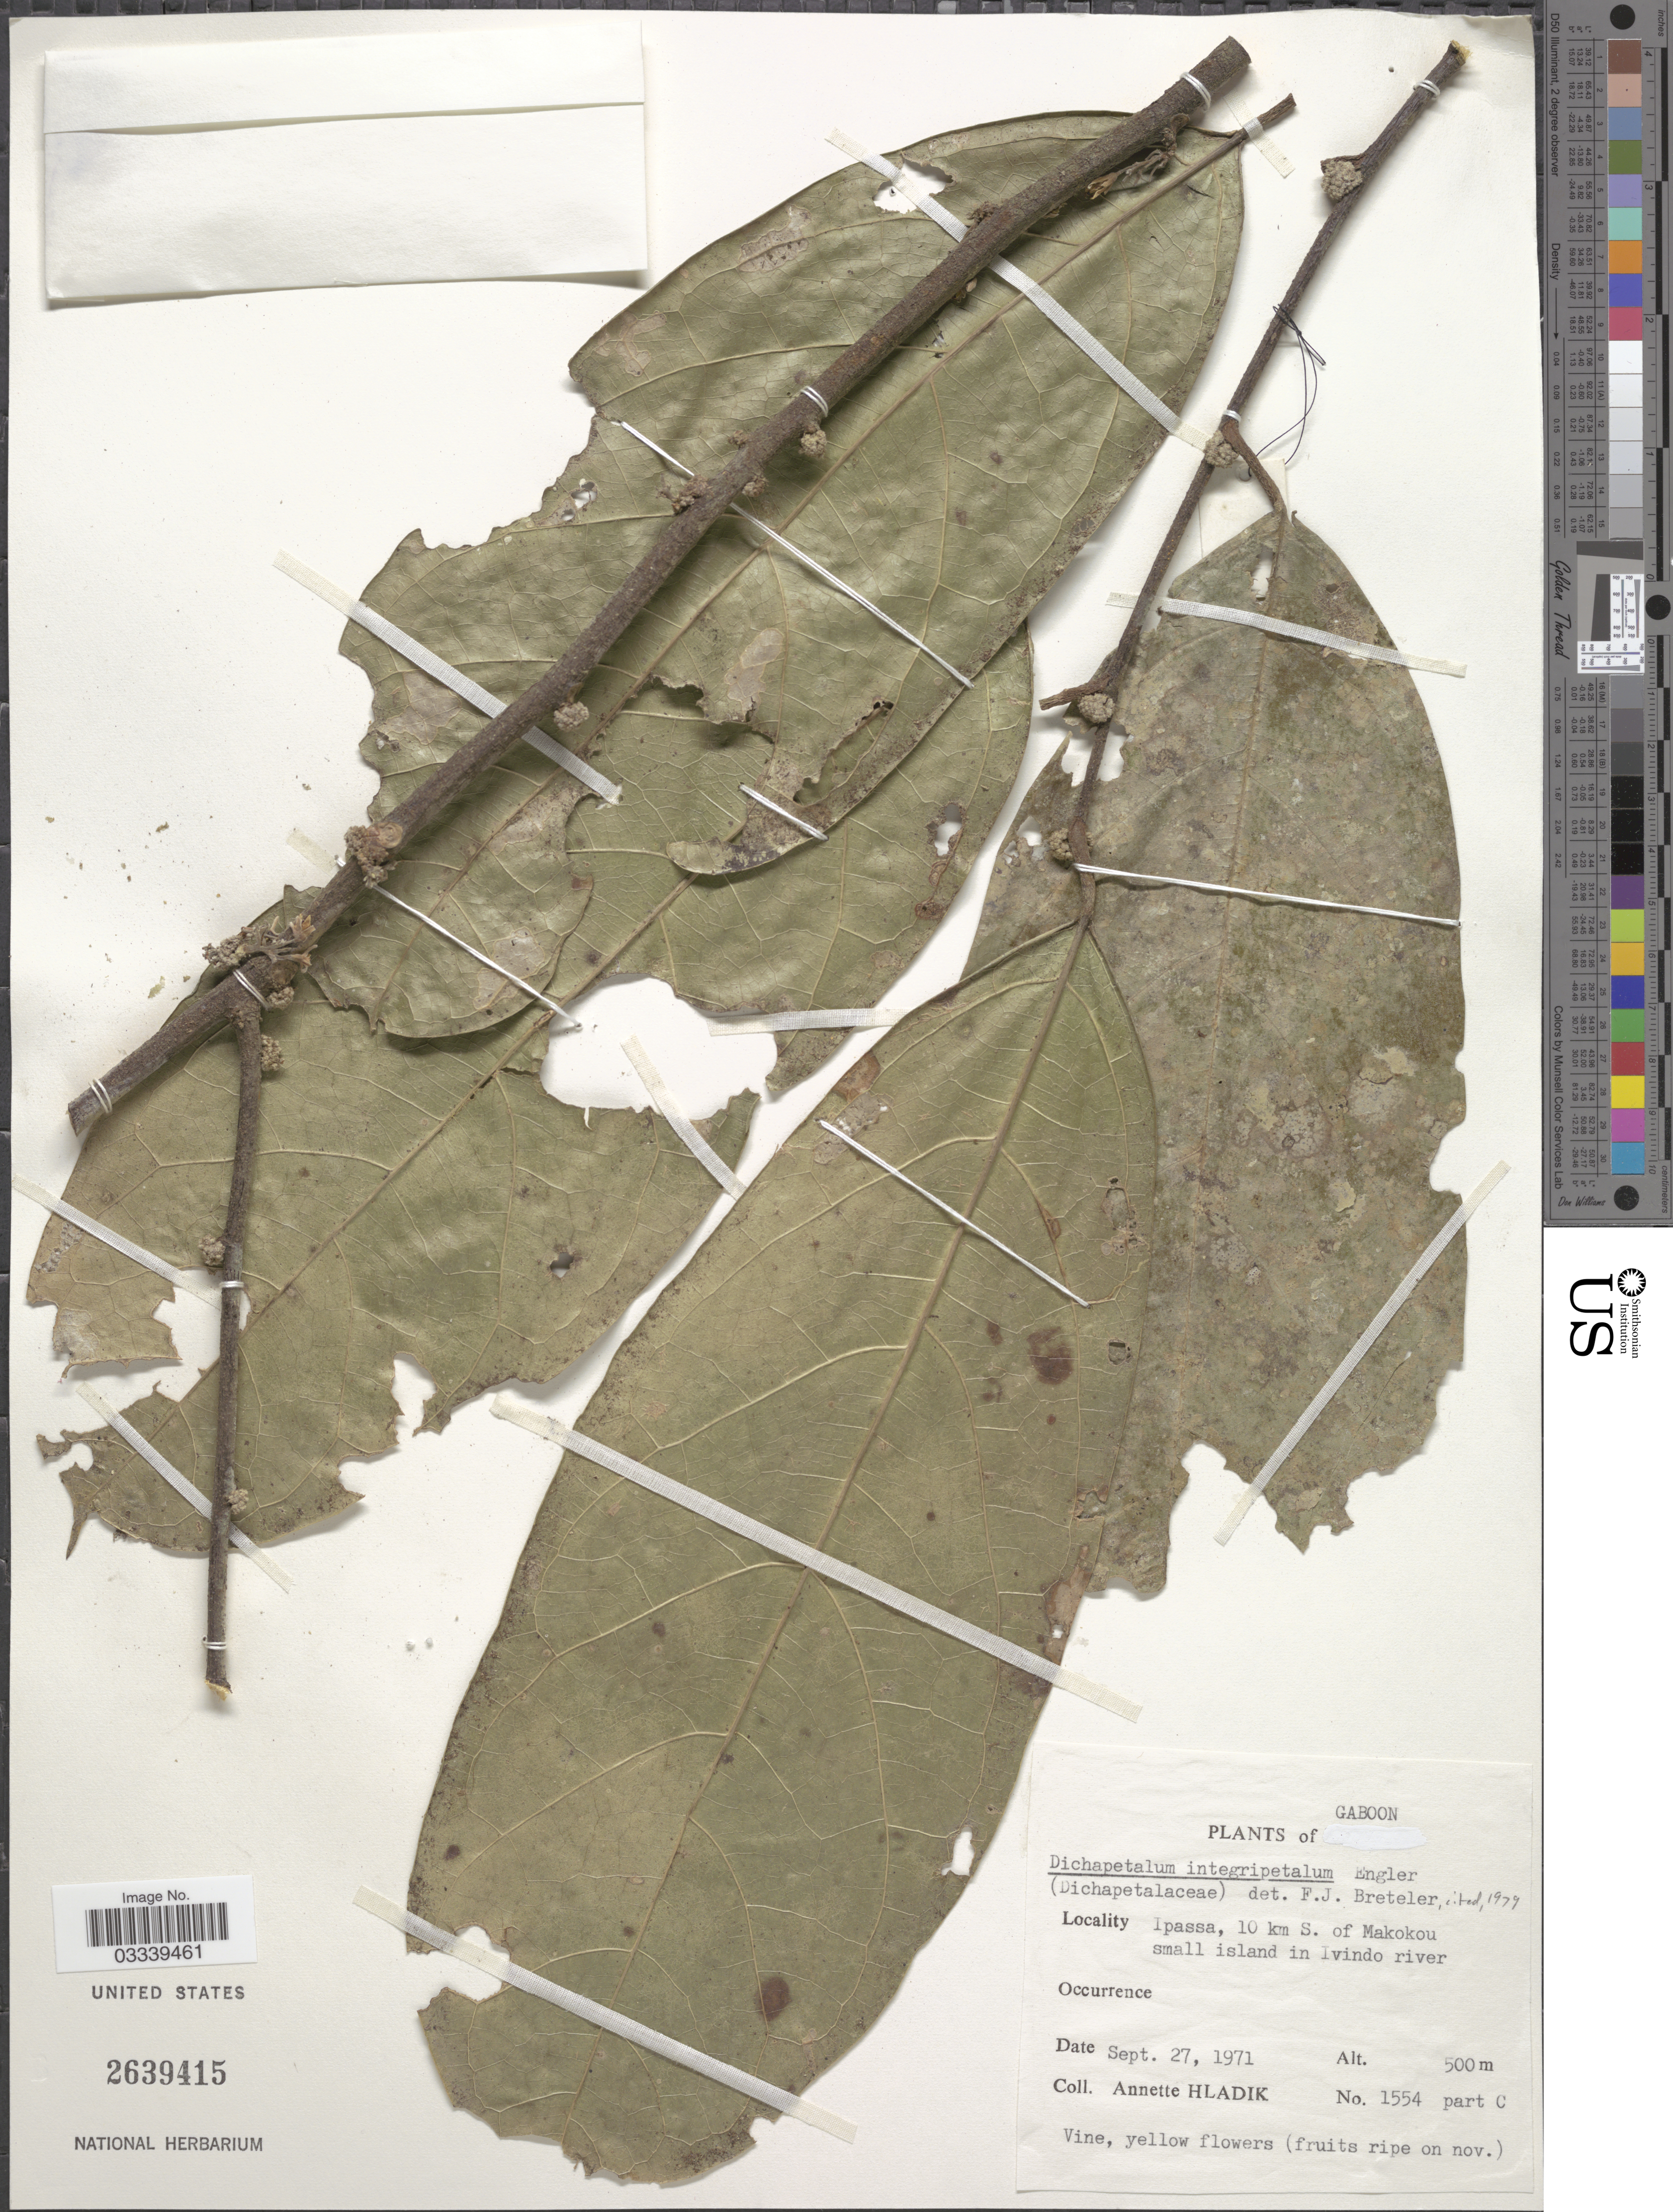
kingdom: Plantae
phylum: Tracheophyta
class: Magnoliopsida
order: Malpighiales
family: Dichapetalaceae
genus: Dichapetalum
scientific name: Dichapetalum integripelatum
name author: Engl.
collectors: A. Hladik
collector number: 1554 part C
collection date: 1971-09-27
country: Gabon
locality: Gaboon. Ipassa, 10 km S. of Makokou small island in Ivindo river.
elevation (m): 500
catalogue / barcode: US 2639415